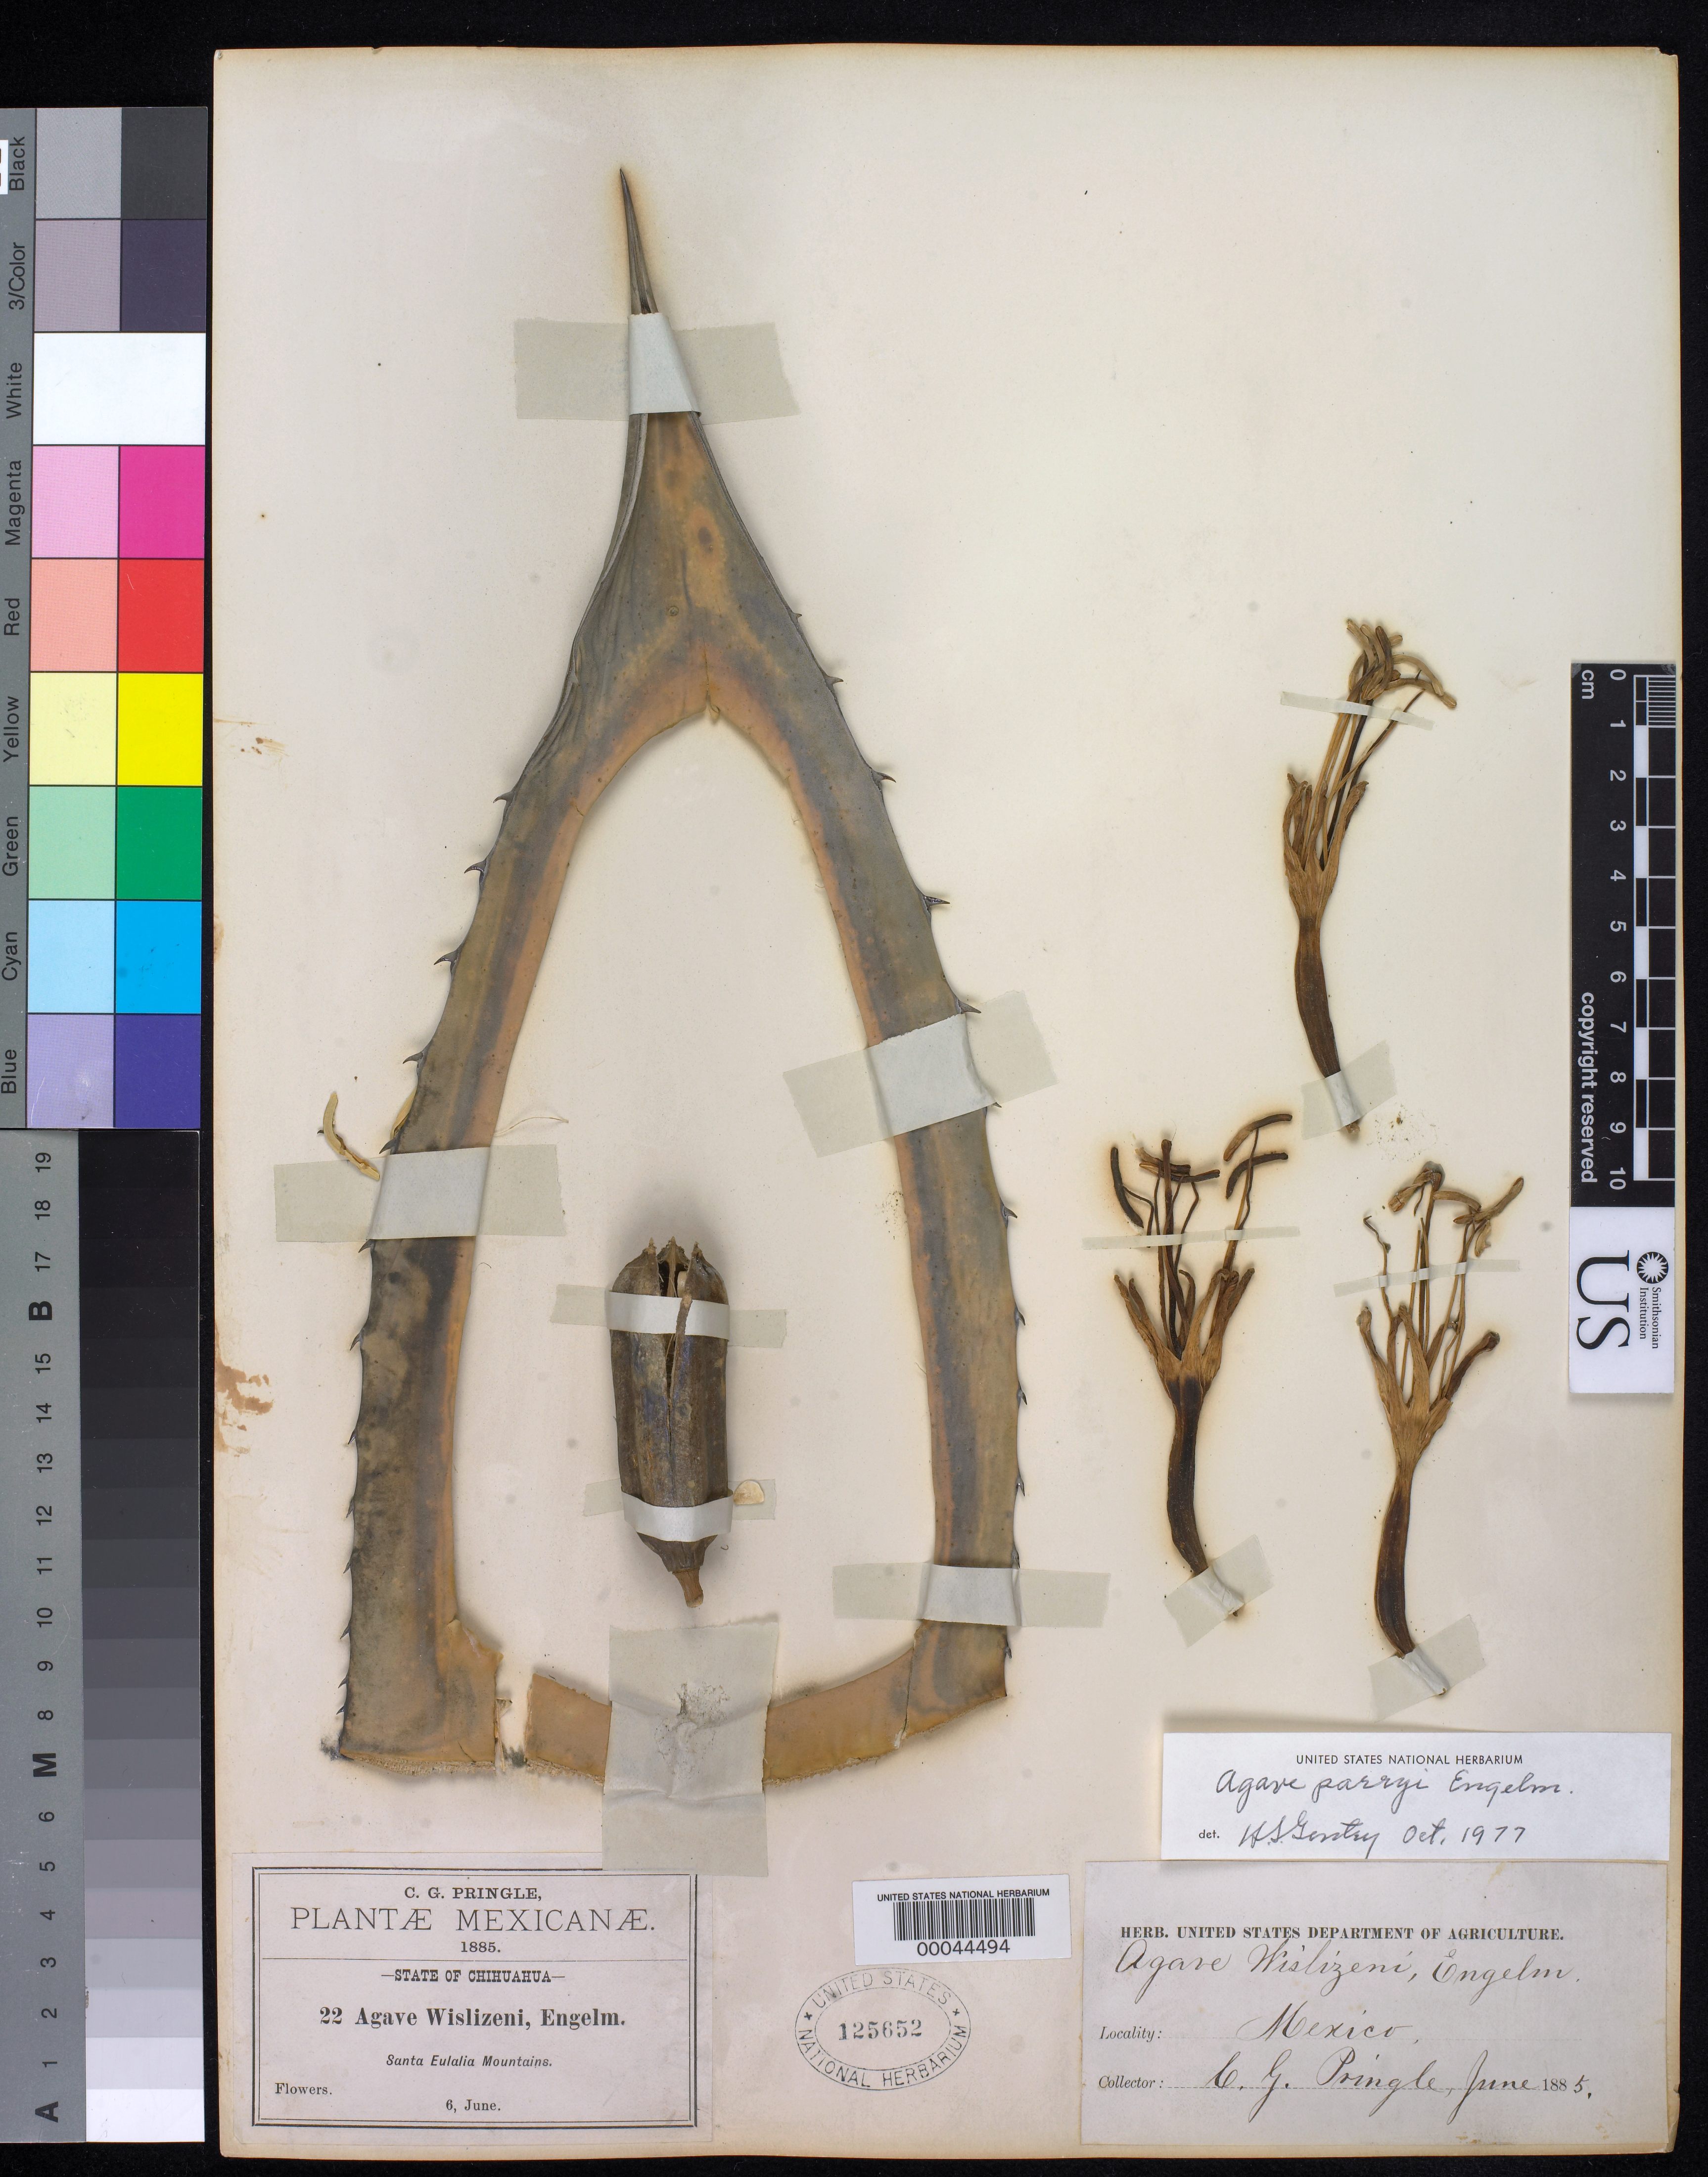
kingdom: Plantae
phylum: Tracheophyta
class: Liliopsida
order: Asparagales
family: Asparagaceae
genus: Agave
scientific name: Agave parryi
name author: Engelm.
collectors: C. G. Pringle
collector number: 22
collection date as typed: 06 Jun 1885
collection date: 1885-06-06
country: Mexico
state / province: Chihuahua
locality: Santa Eulalia Mountains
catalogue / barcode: US 125652